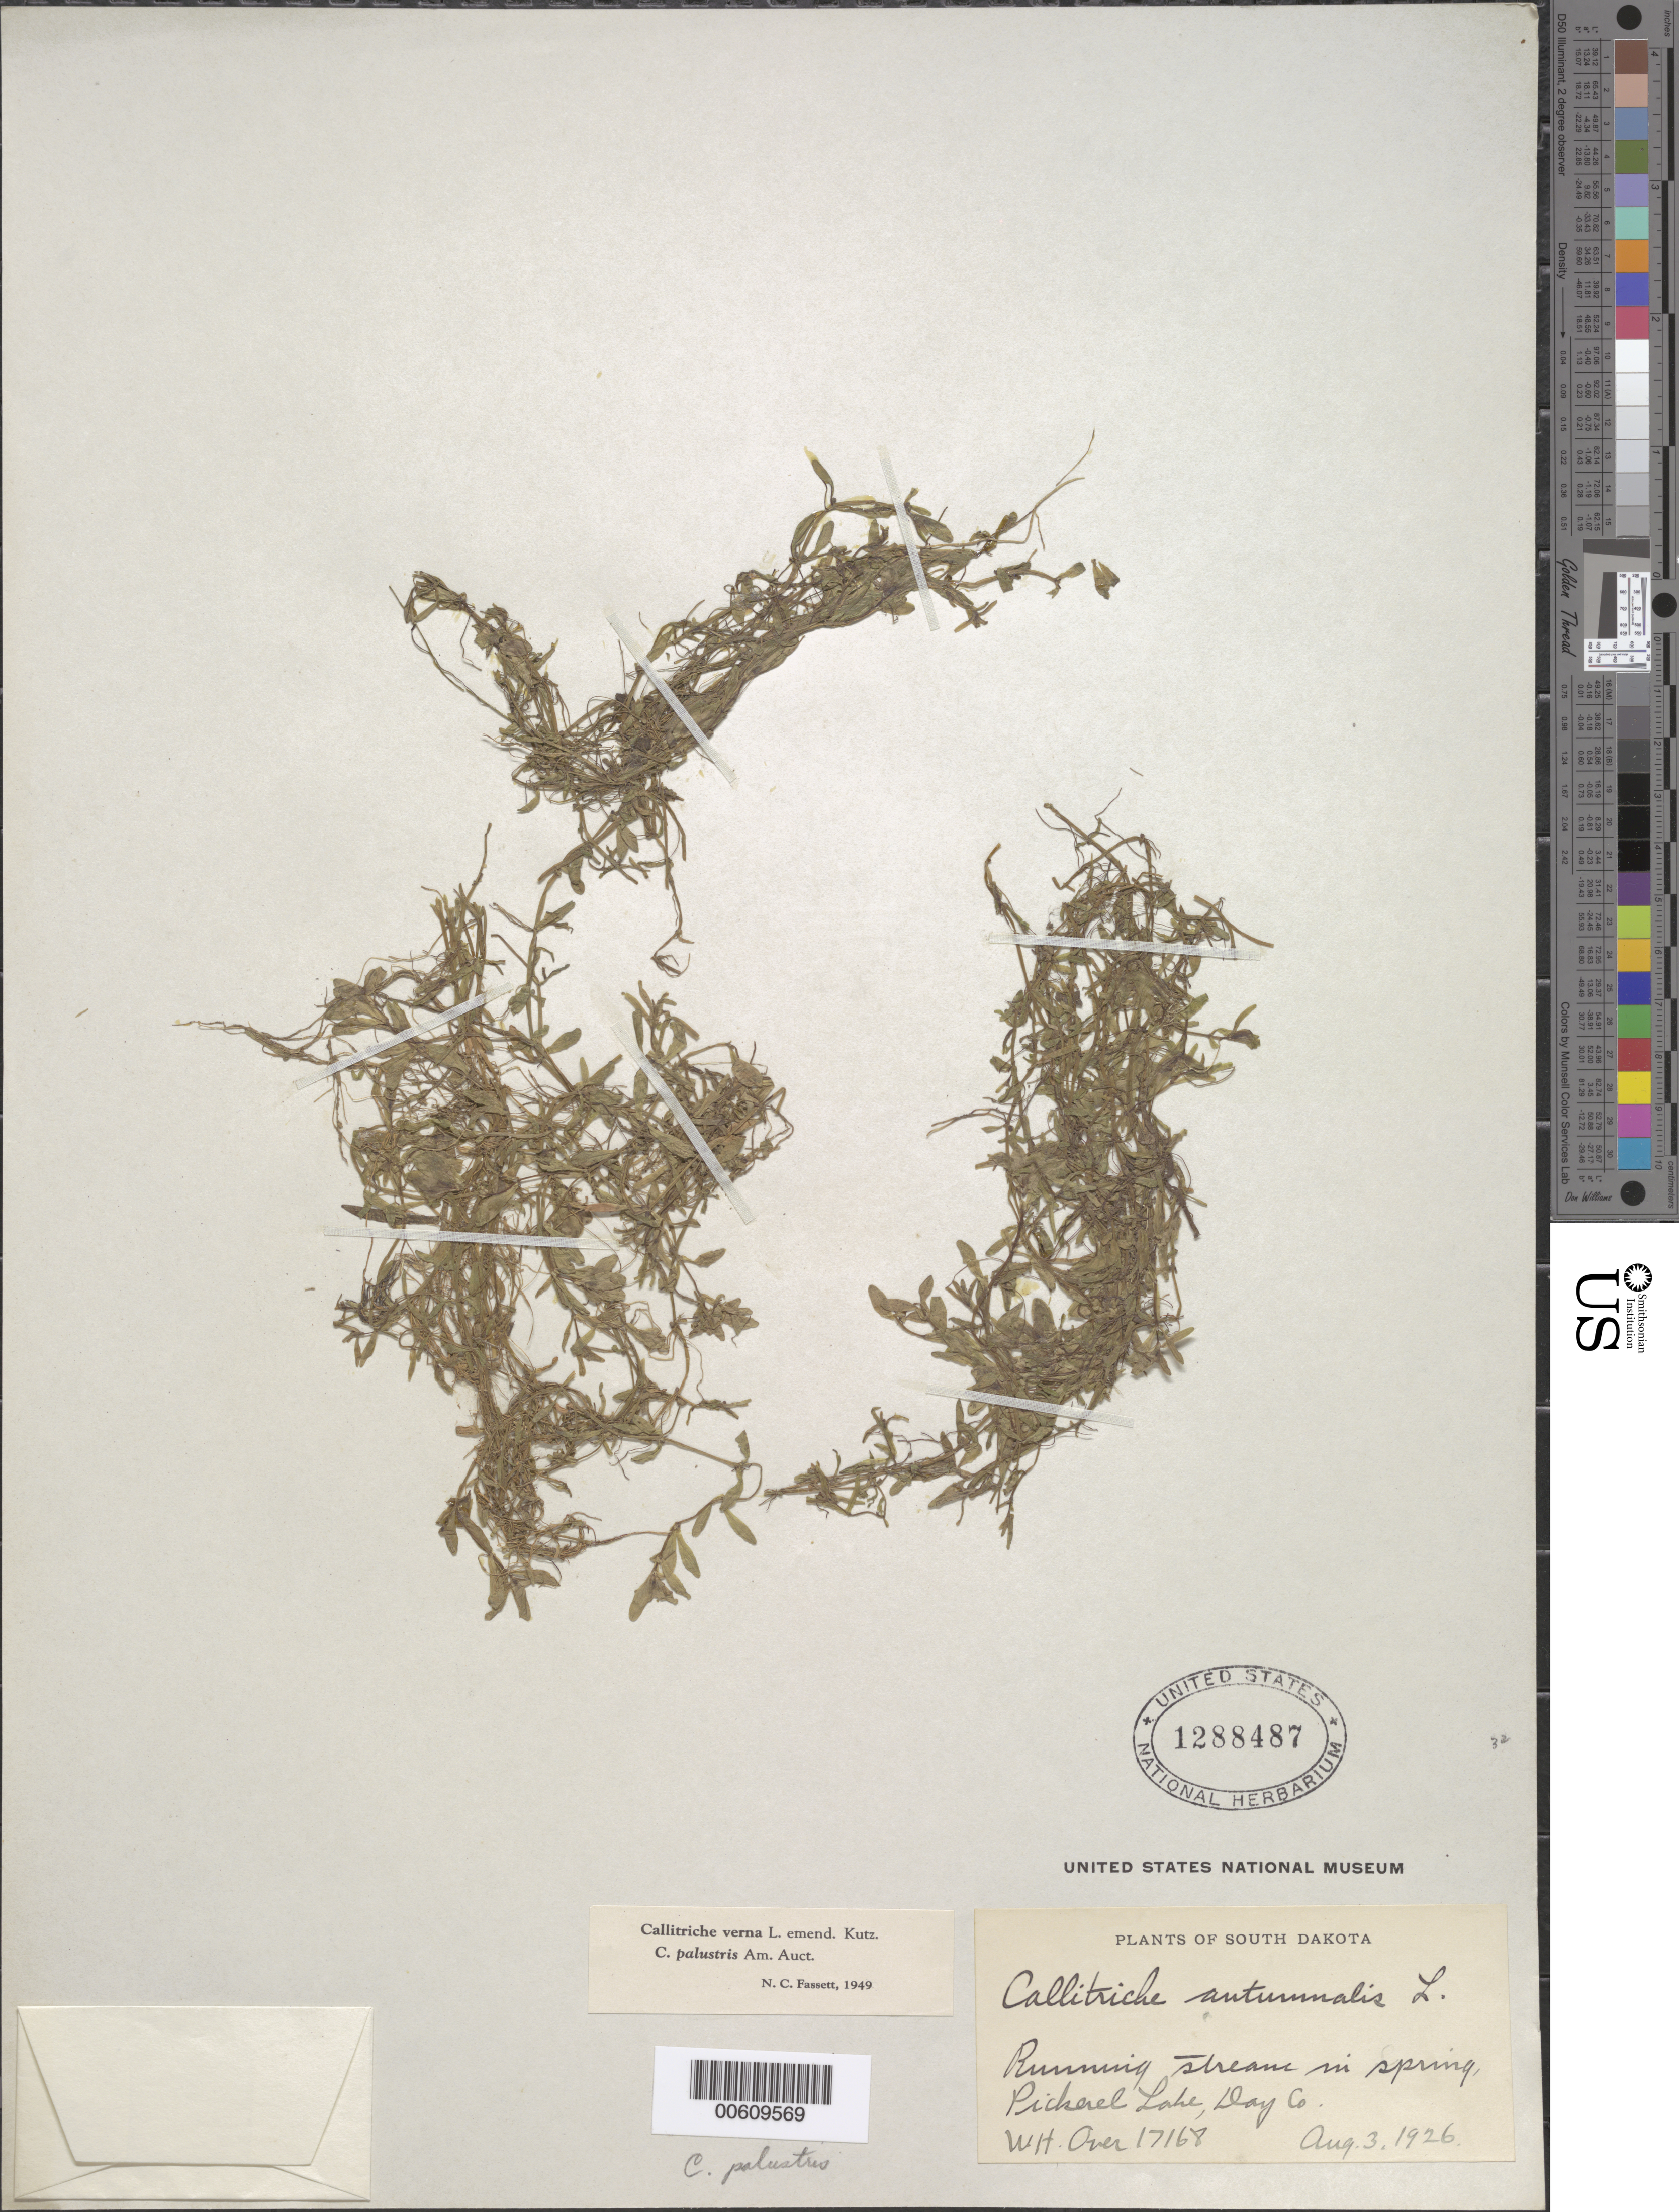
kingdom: Plantae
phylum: Tracheophyta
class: Magnoliopsida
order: Lamiales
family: Plantaginaceae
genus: Callitriche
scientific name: Callitriche verna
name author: L.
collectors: W. Over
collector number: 17168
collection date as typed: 03 Aug 1926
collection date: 1926-08-03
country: United States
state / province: South Dakota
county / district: Day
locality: Pickerel Lake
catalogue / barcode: US 1288487